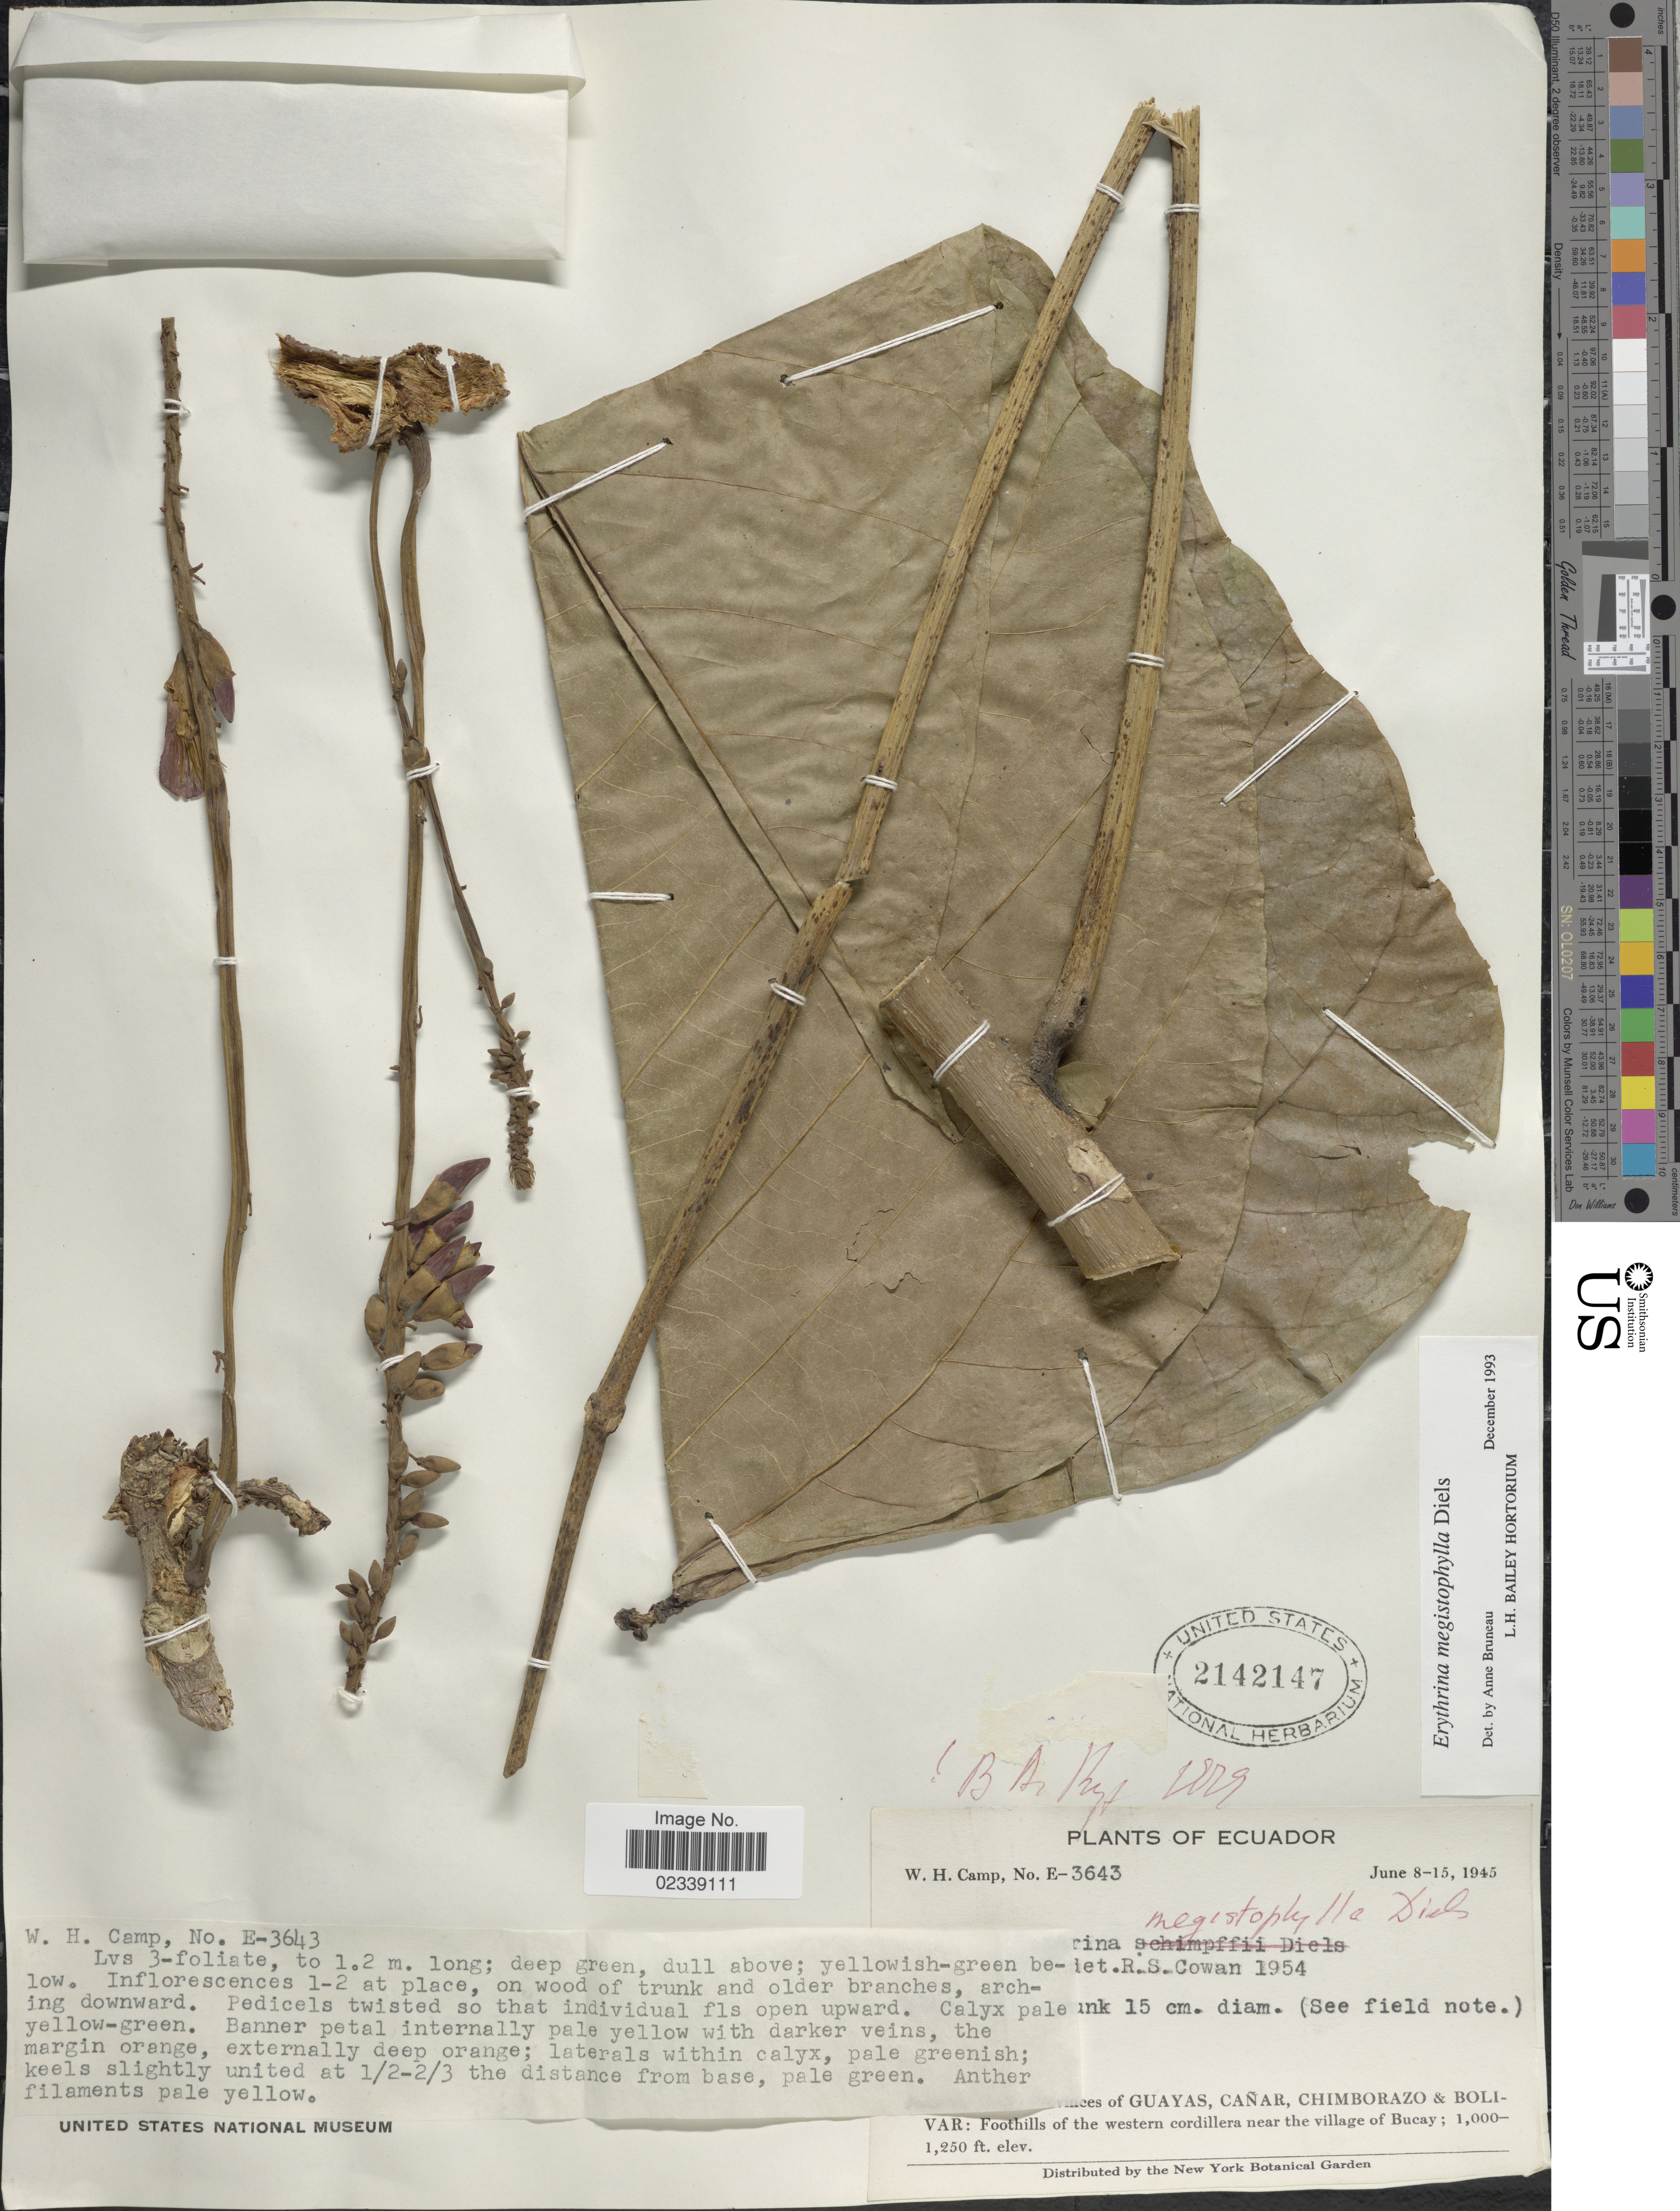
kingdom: Plantae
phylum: Tracheophyta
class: Magnoliopsida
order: Fabales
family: Fabaceae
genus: Erythrina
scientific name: Erythrina megistophylla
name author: Diels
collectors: W. H. Camp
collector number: E-3643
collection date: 1945-06-08/1945-06-15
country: Ecuador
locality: Junction of Prov. Guayas, Canar, Chimborazo and Bolivar, foothills of the Western Cordillera near the village of Bucay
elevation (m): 305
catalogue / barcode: US 2142147